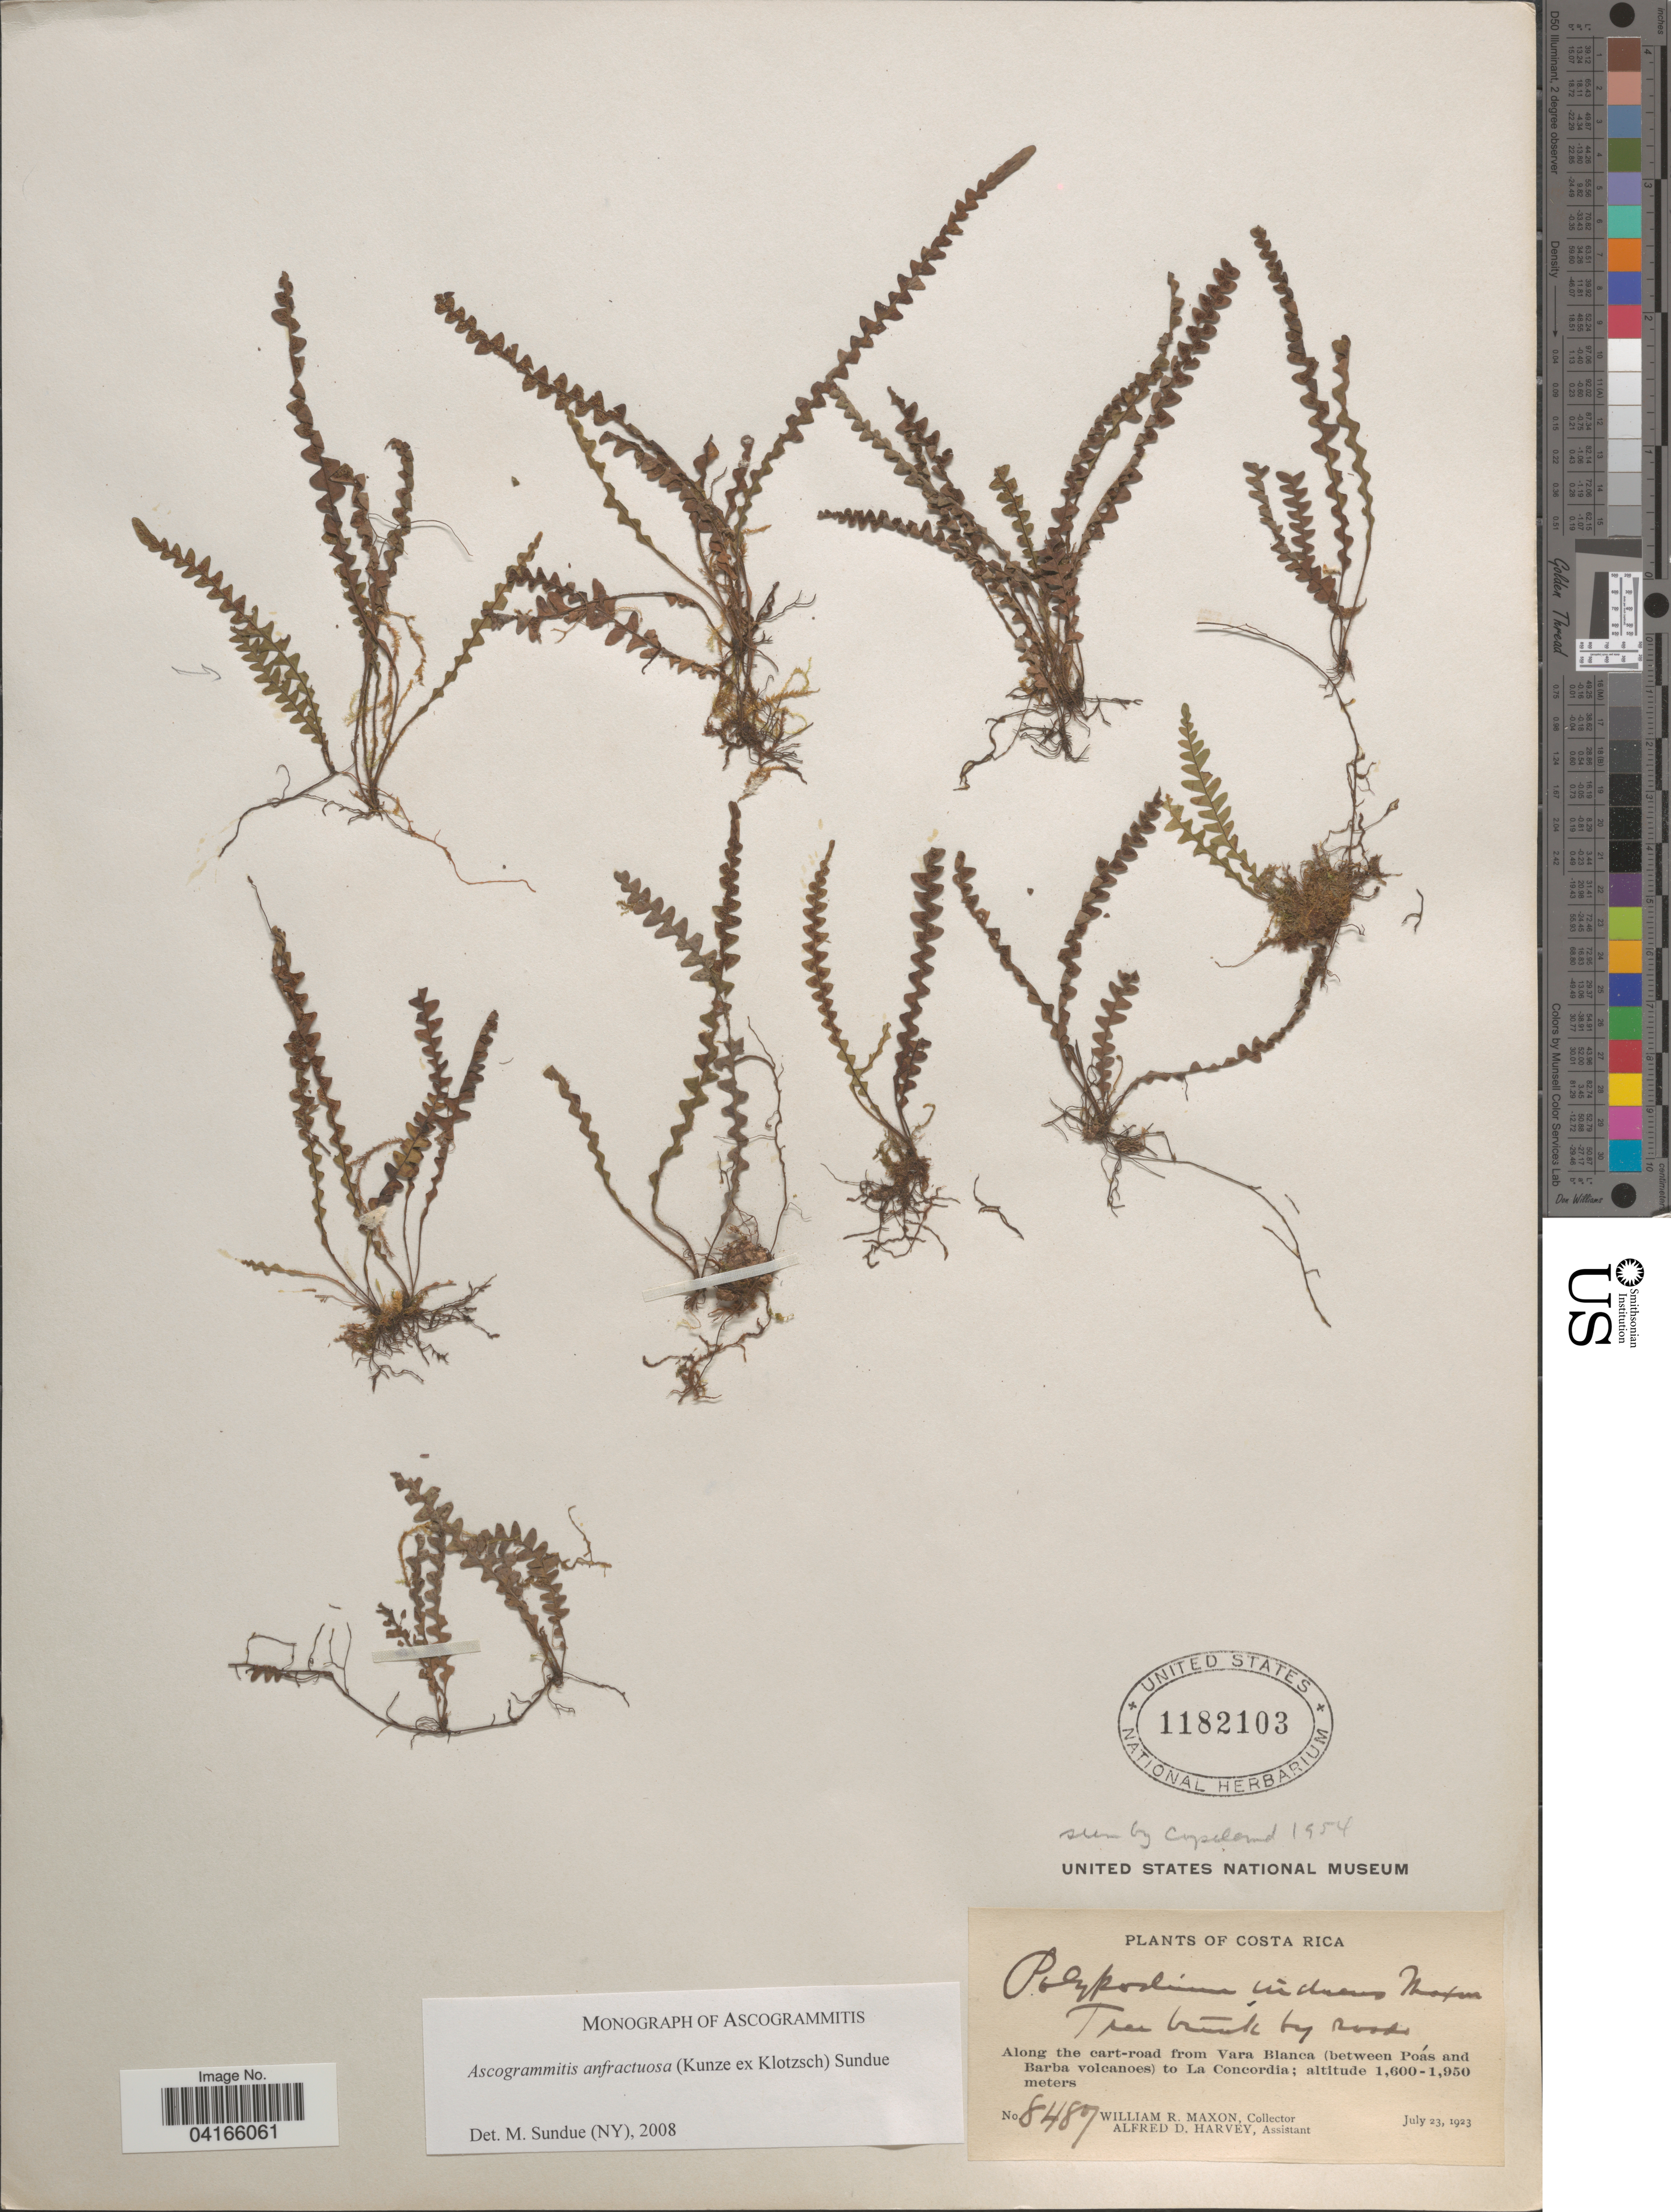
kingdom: Plantae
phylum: Tracheophyta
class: Polypodiopsida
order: Polypodiales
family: Polypodiaceae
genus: Ascogrammitis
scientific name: Ascogrammitis anfractuosa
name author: (Kunze ex Klotzsch) Sundue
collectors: W. R. Maxon & A. D. Harvey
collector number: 8487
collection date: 1923-07-23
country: Costa Rica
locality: Along the cart-road from Vara Blanca (between Poás and Barba volcanoes) to La Concordia.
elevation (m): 1600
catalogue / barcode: US 1182103